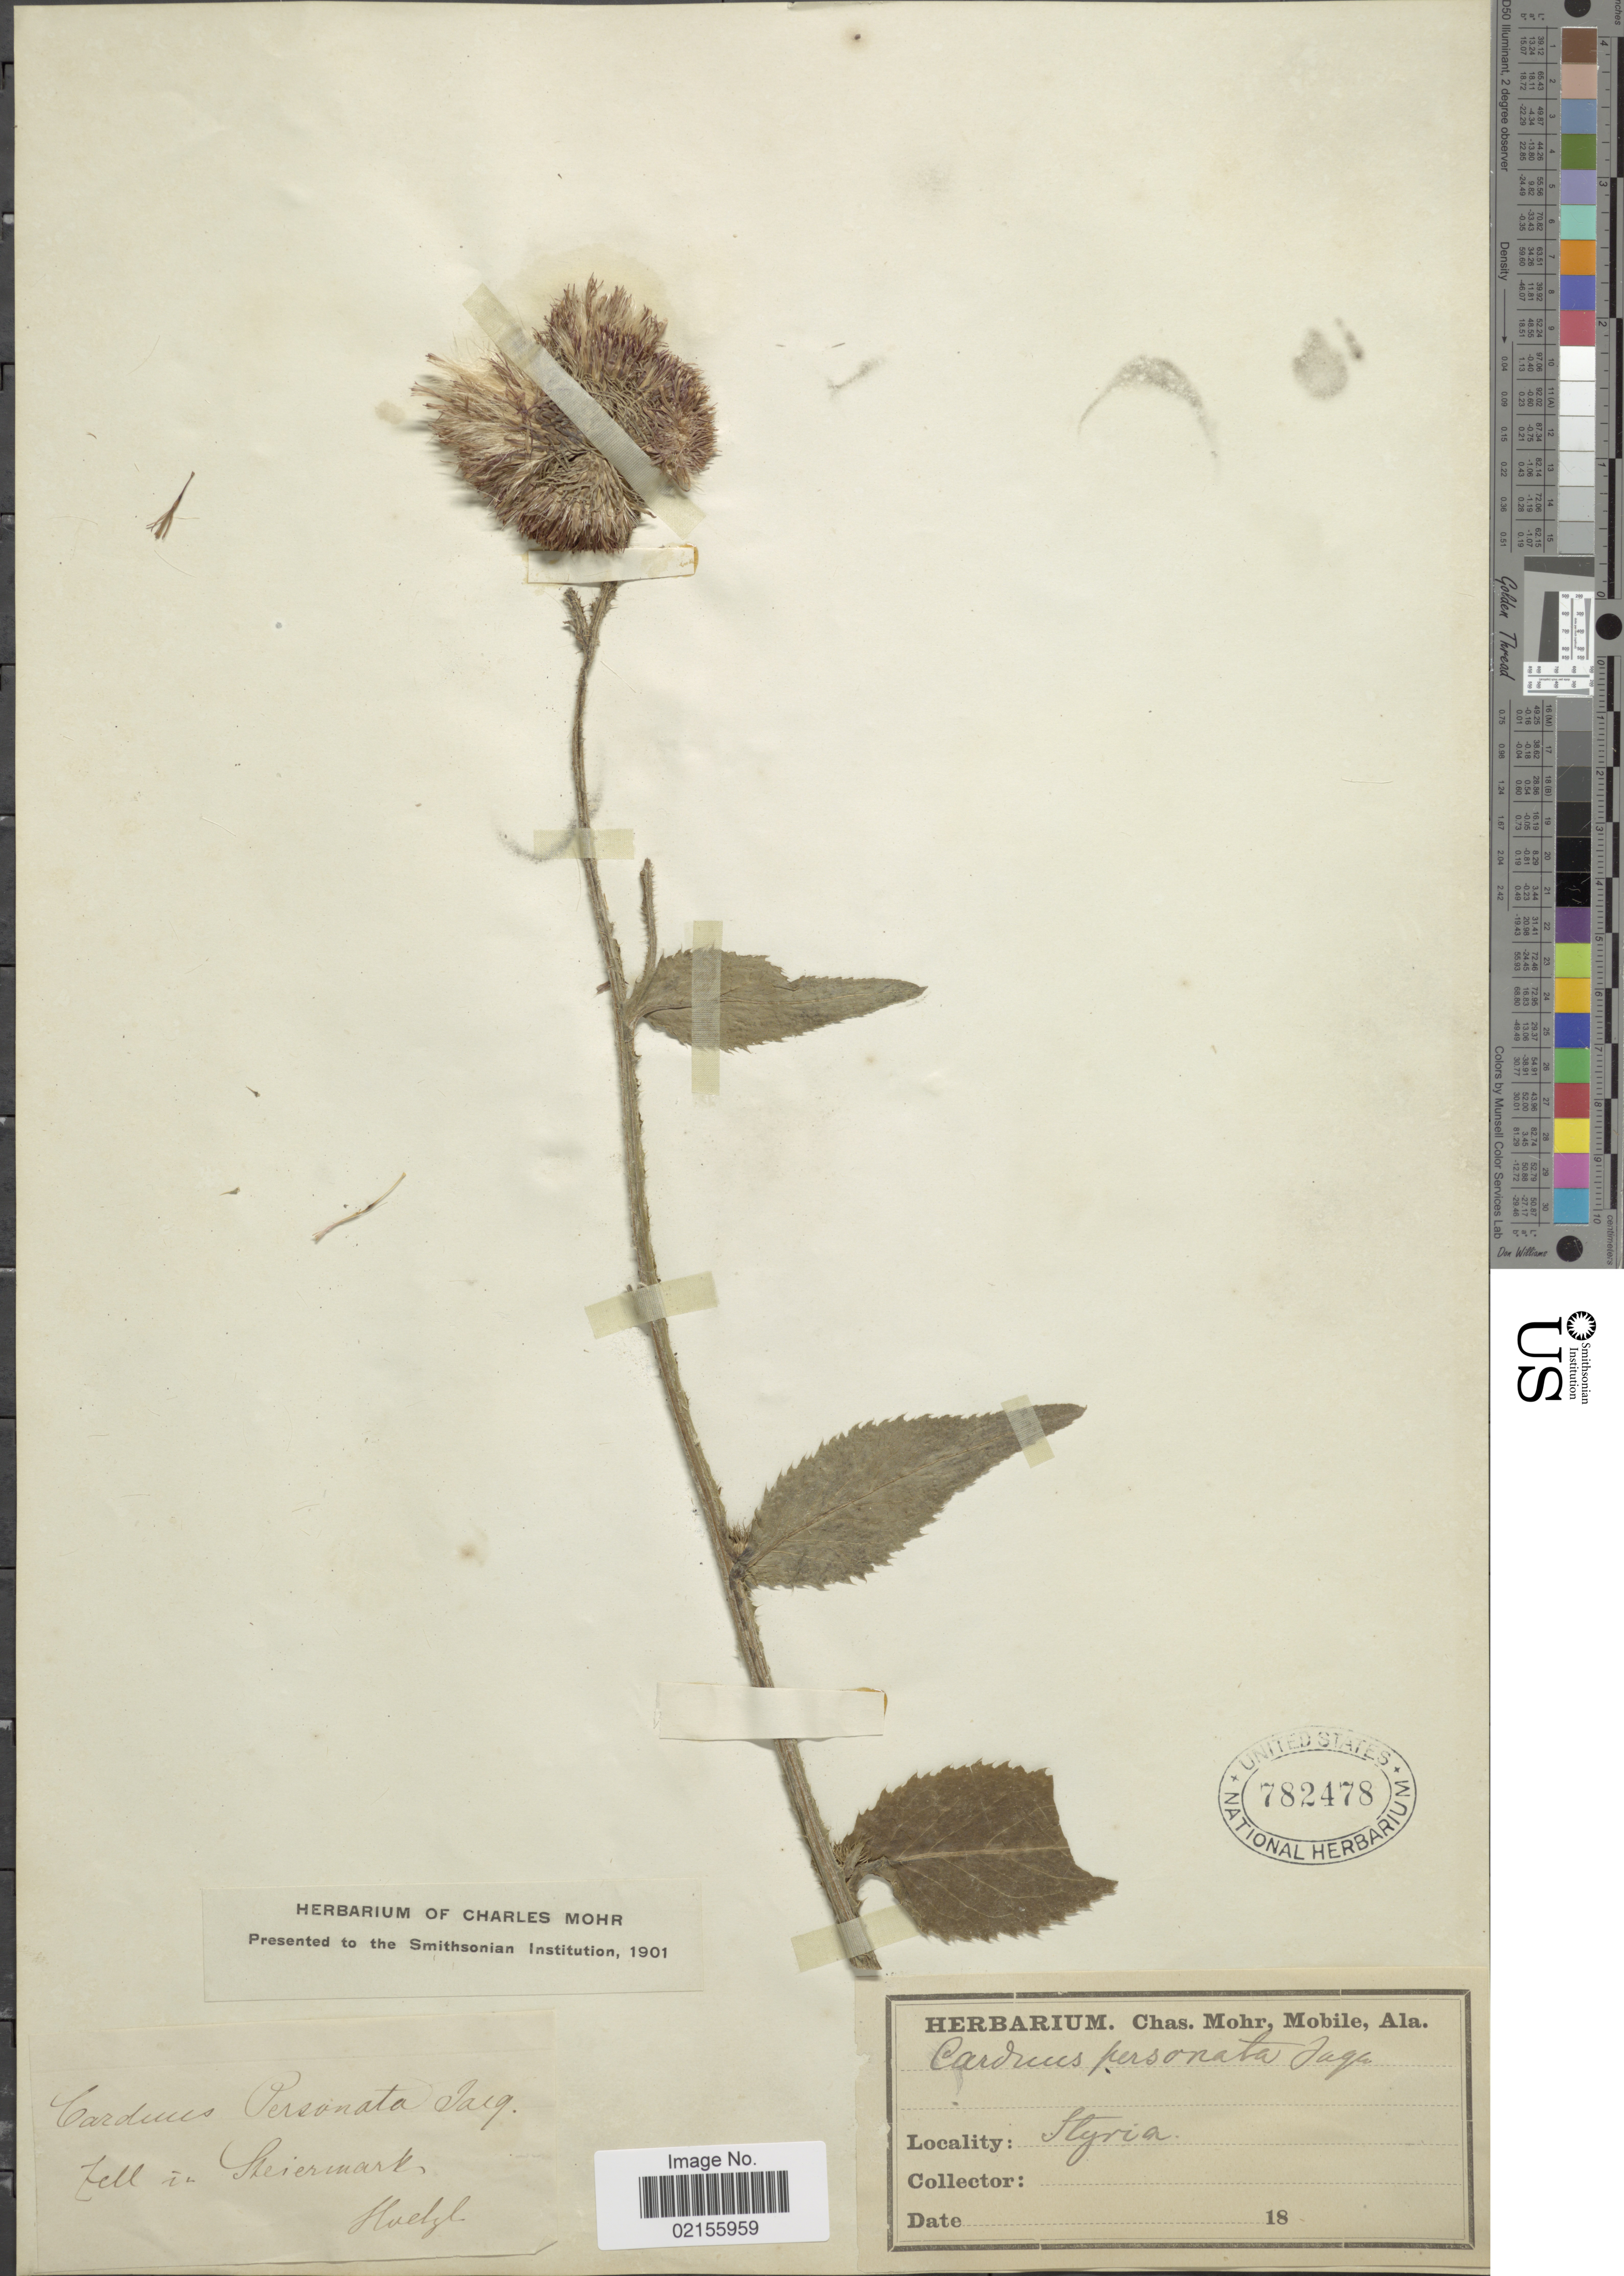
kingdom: Plantae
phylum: Tracheophyta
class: Magnoliopsida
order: Asterales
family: Asteraceae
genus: Carduus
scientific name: Carduus personata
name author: (L.) Jacq.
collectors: Huel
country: Austria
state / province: Steiermark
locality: Zell in Steiermark, Styria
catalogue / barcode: US 782478